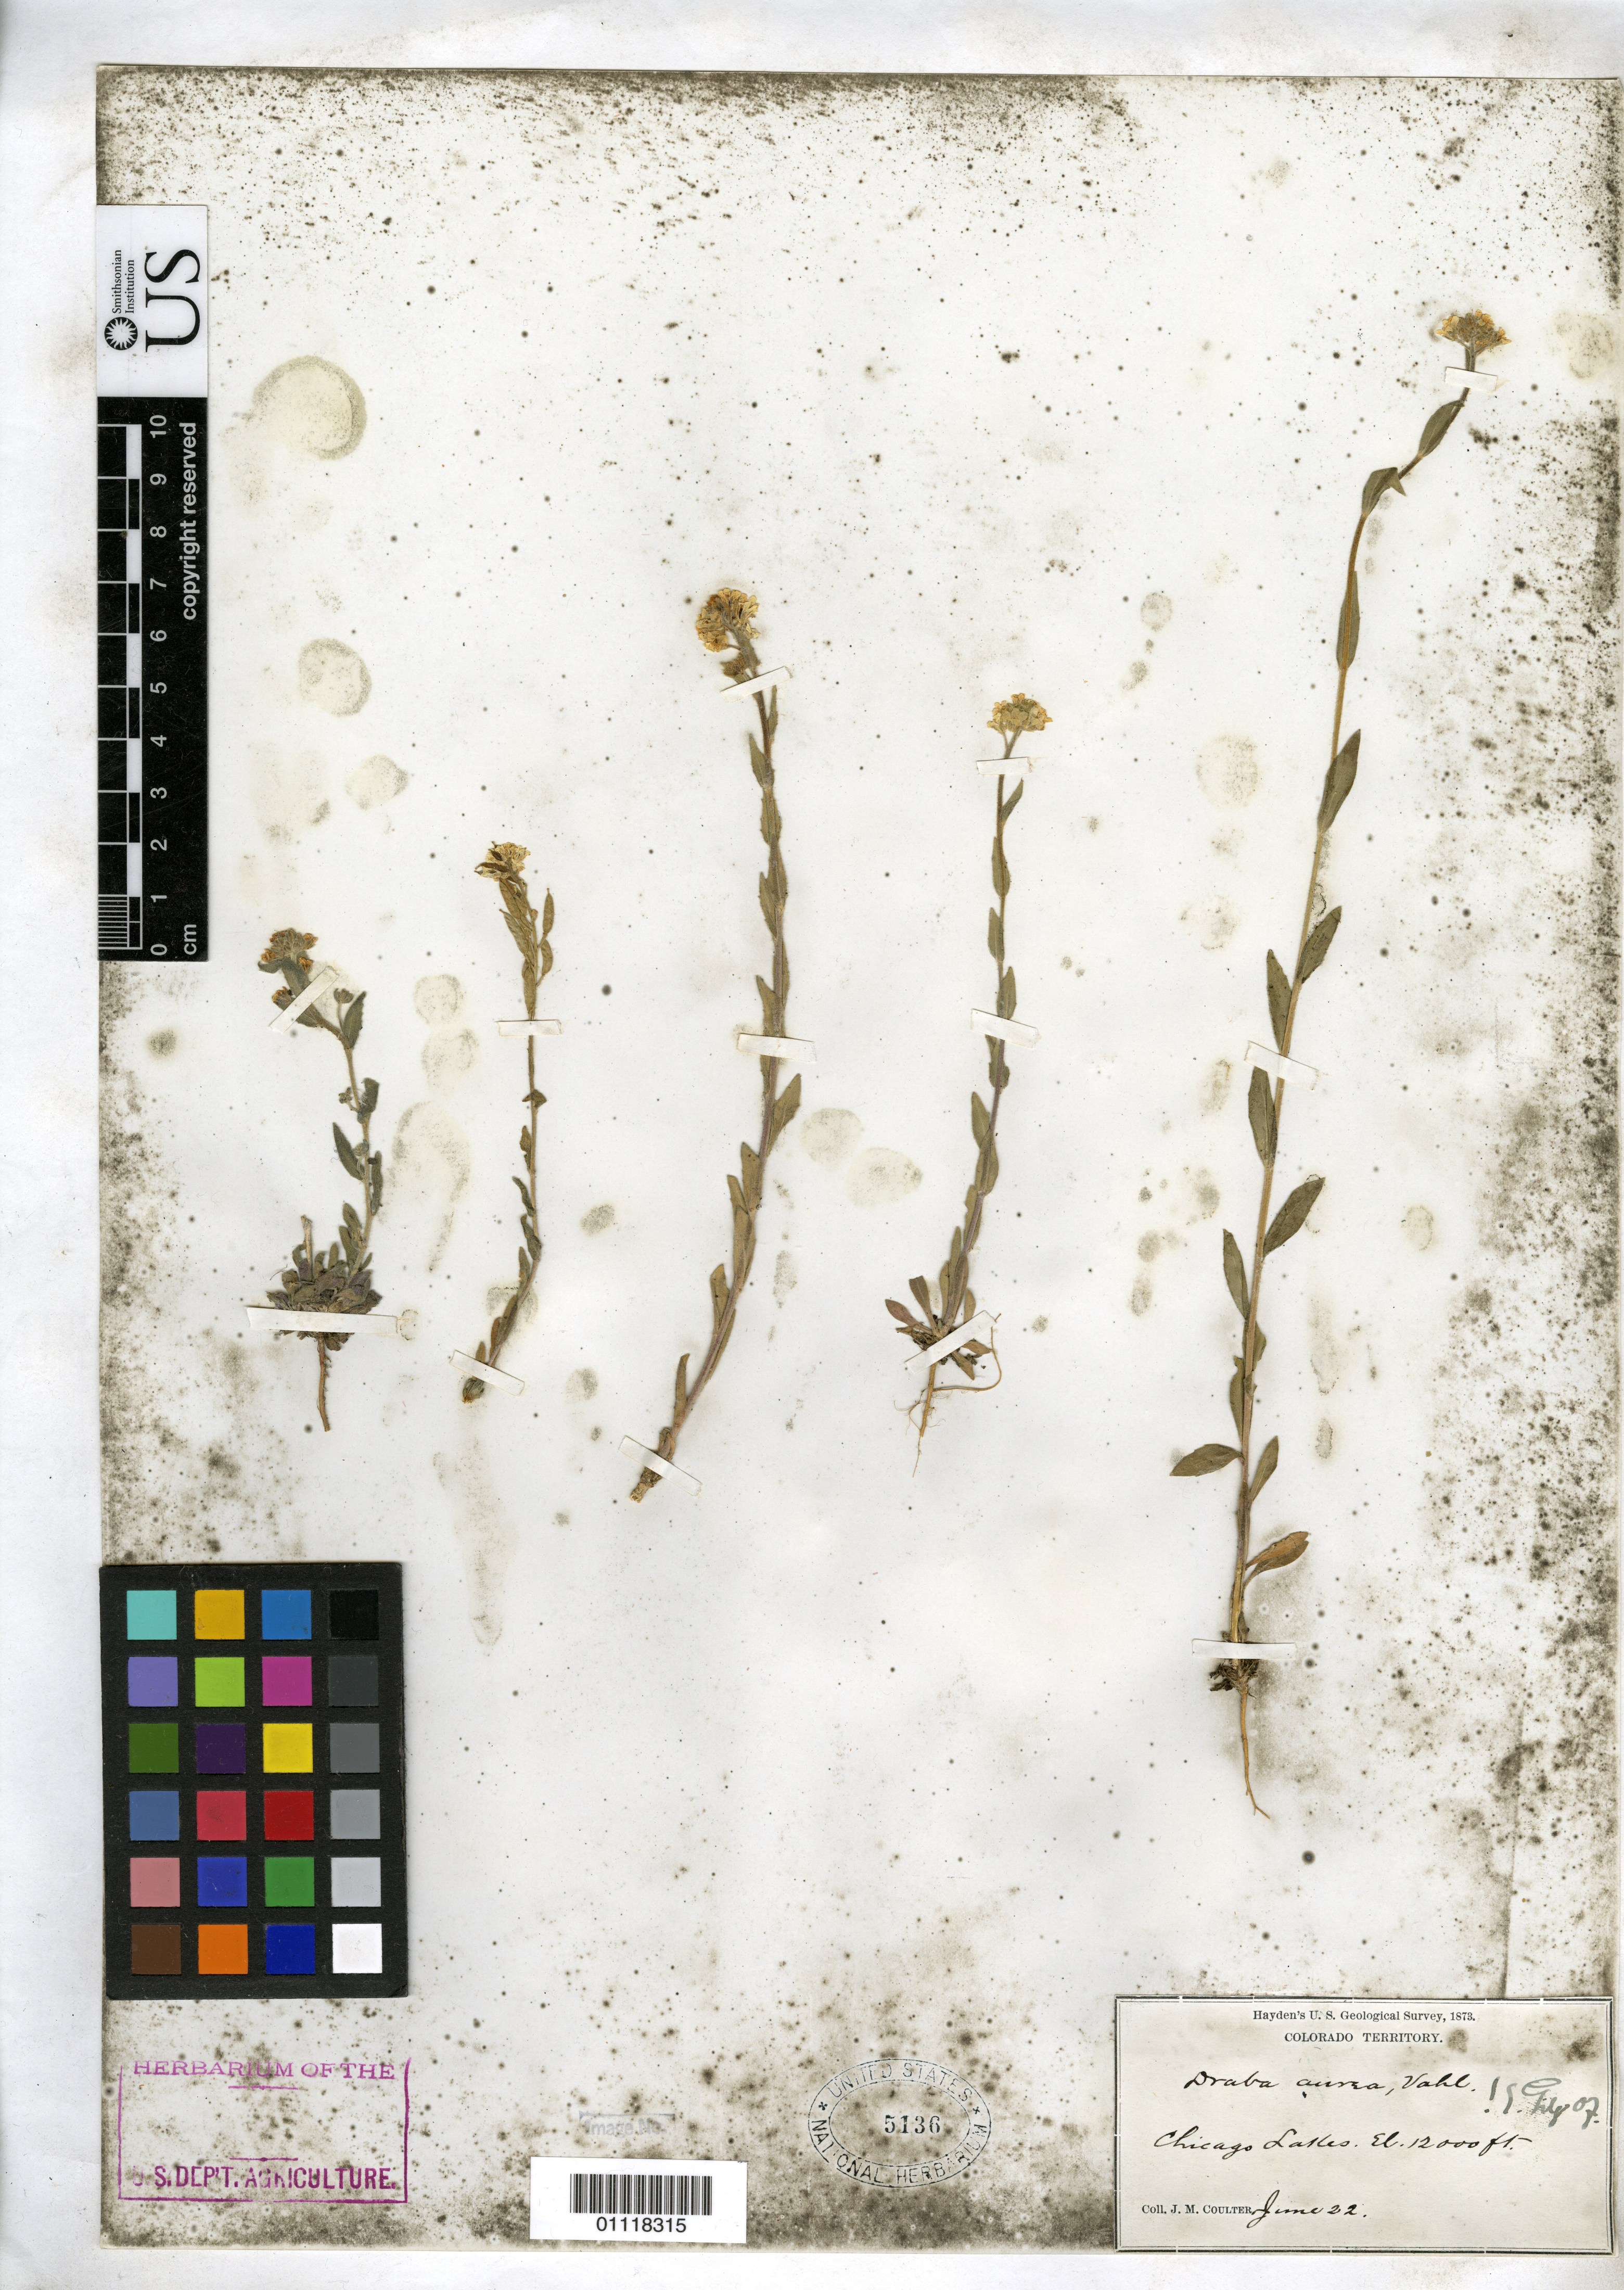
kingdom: Plantae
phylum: Tracheophyta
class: Magnoliopsida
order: Brassicales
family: Brassicaceae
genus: Draba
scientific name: Draba aurea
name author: Vahl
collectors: J. M. Coulter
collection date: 1873-06-22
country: United States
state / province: Colorado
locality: Chicago Lakes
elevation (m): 3658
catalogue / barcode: US 5136